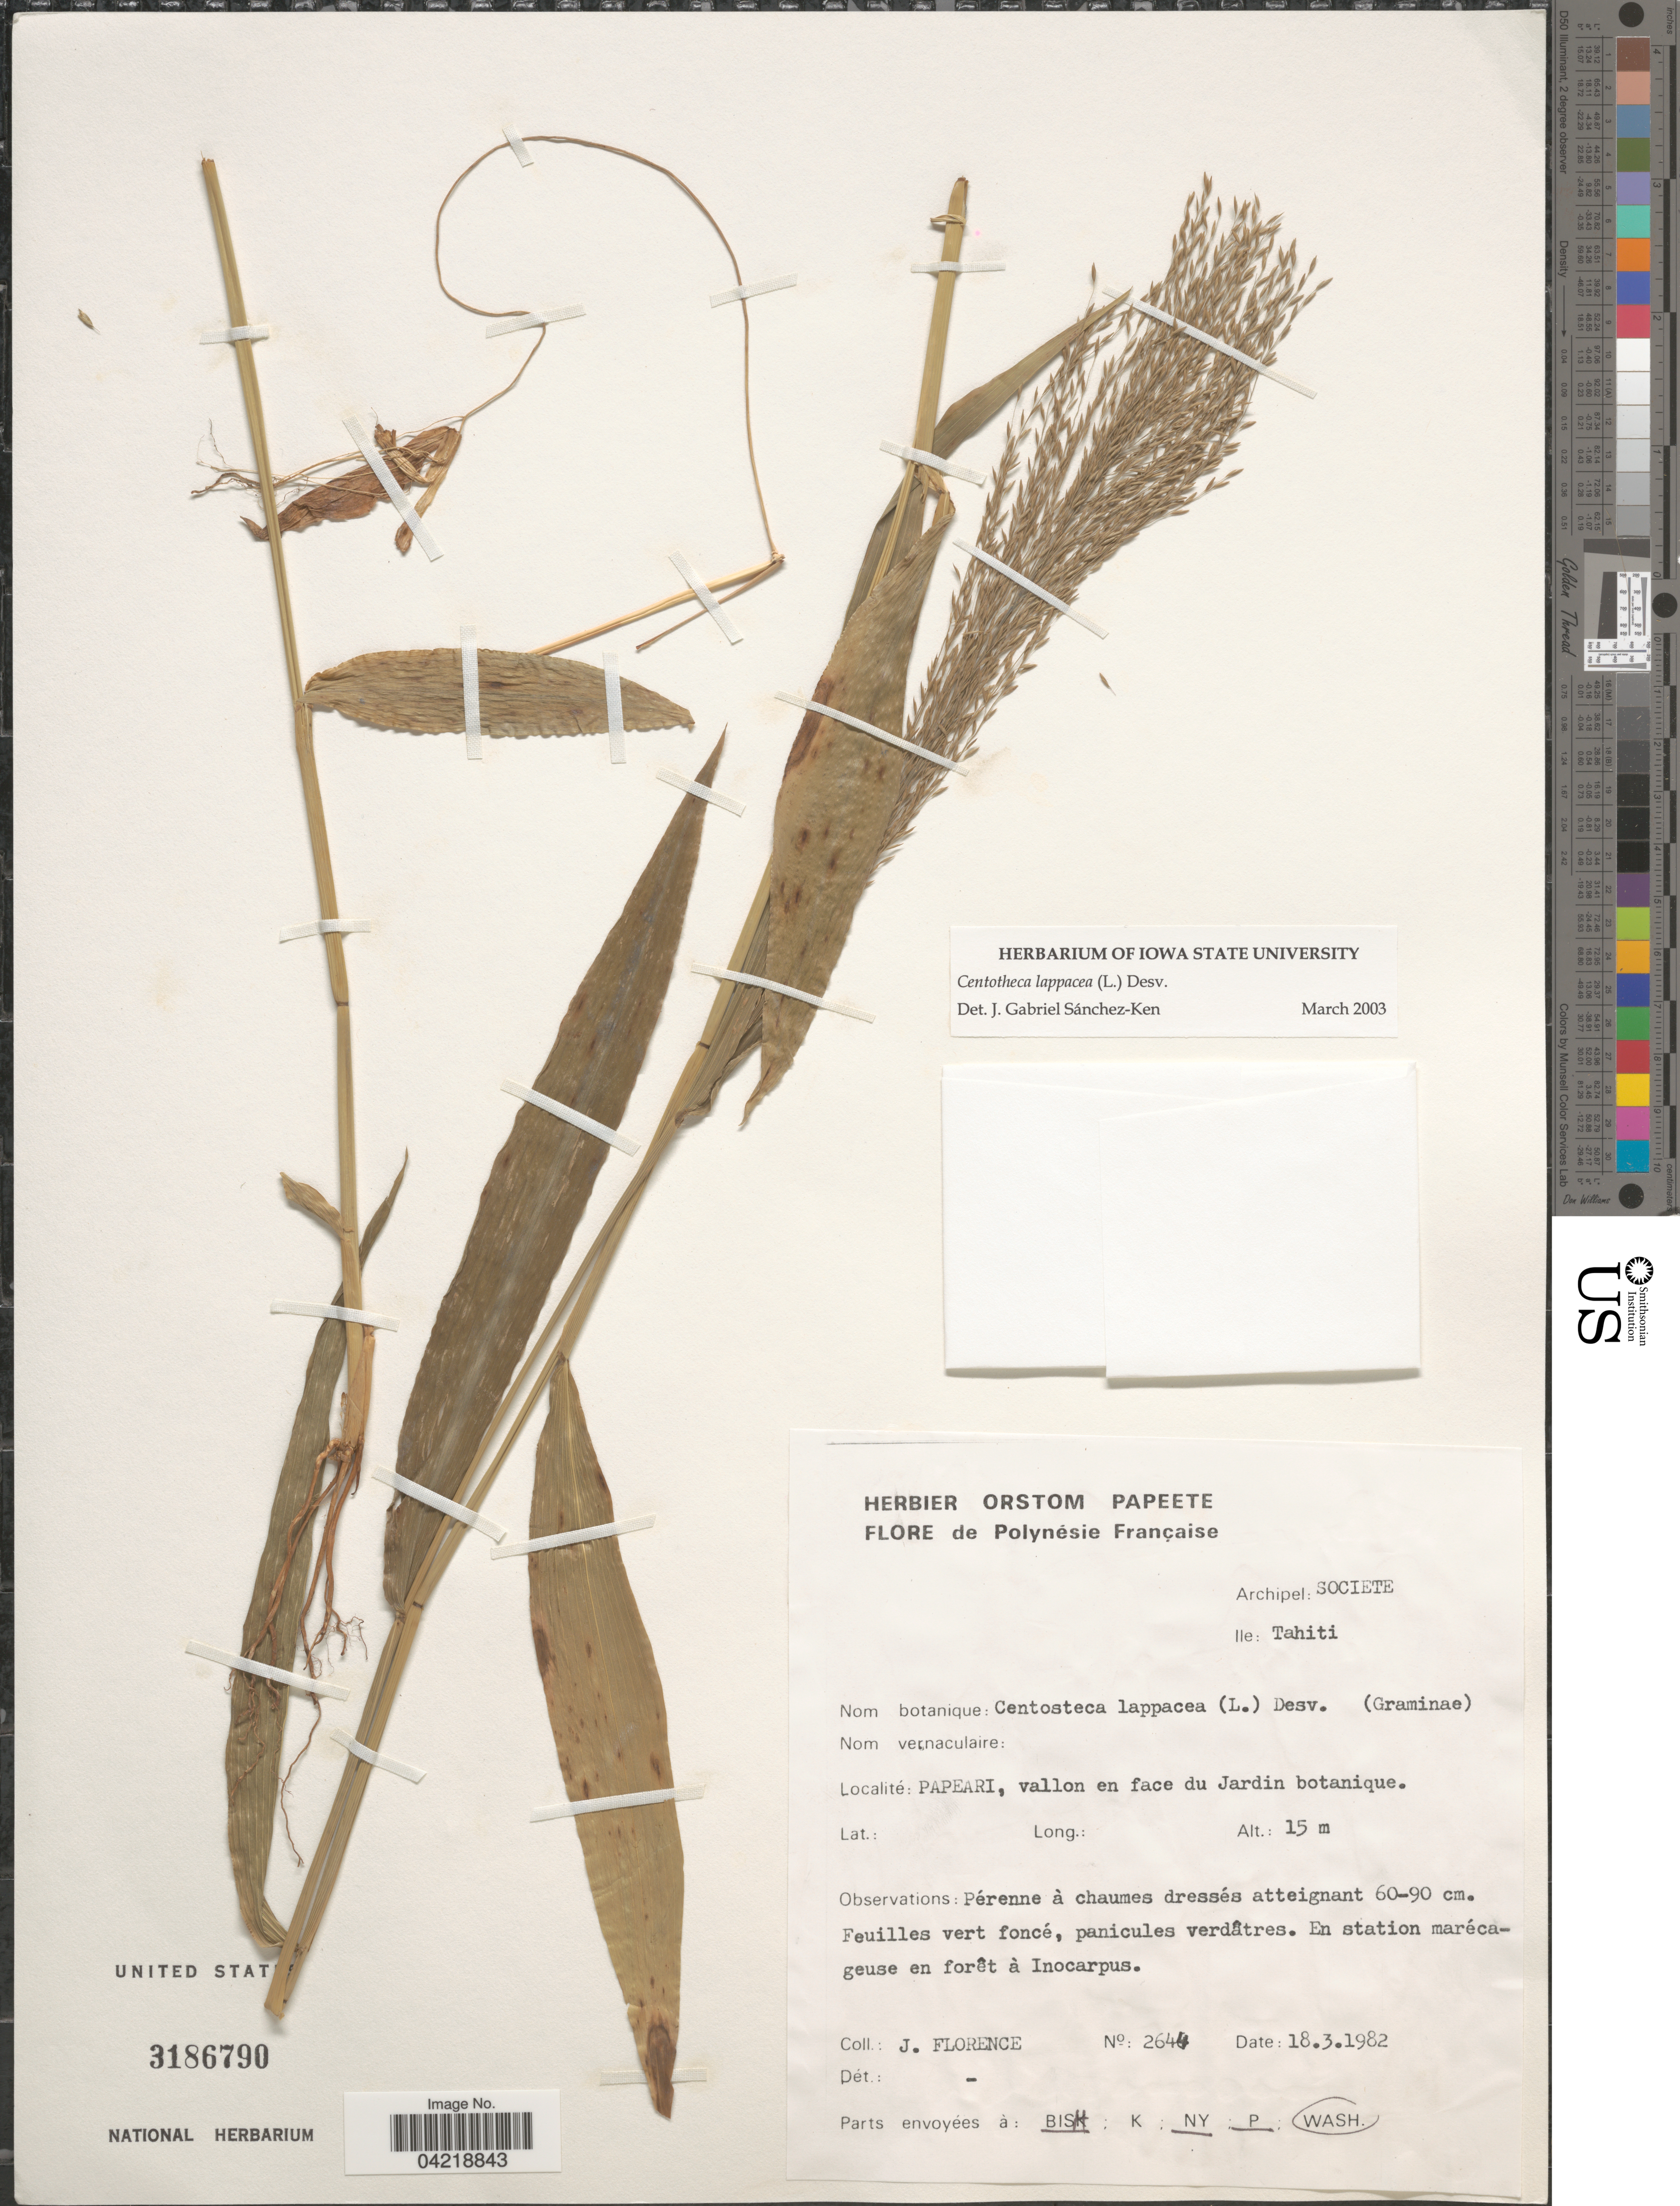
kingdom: Plantae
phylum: Tracheophyta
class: Liliopsida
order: Poales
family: Poaceae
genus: Centotheca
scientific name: Centotheca lappacea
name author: (L.) Desv.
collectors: J. Florence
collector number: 2644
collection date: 1982-03-18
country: French Polynesia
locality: Polynésie Française. Archipel: Societe. Ile: Tahiti. Papeari, vallon en face du Jardin botanique.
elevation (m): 15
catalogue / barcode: US 3186790